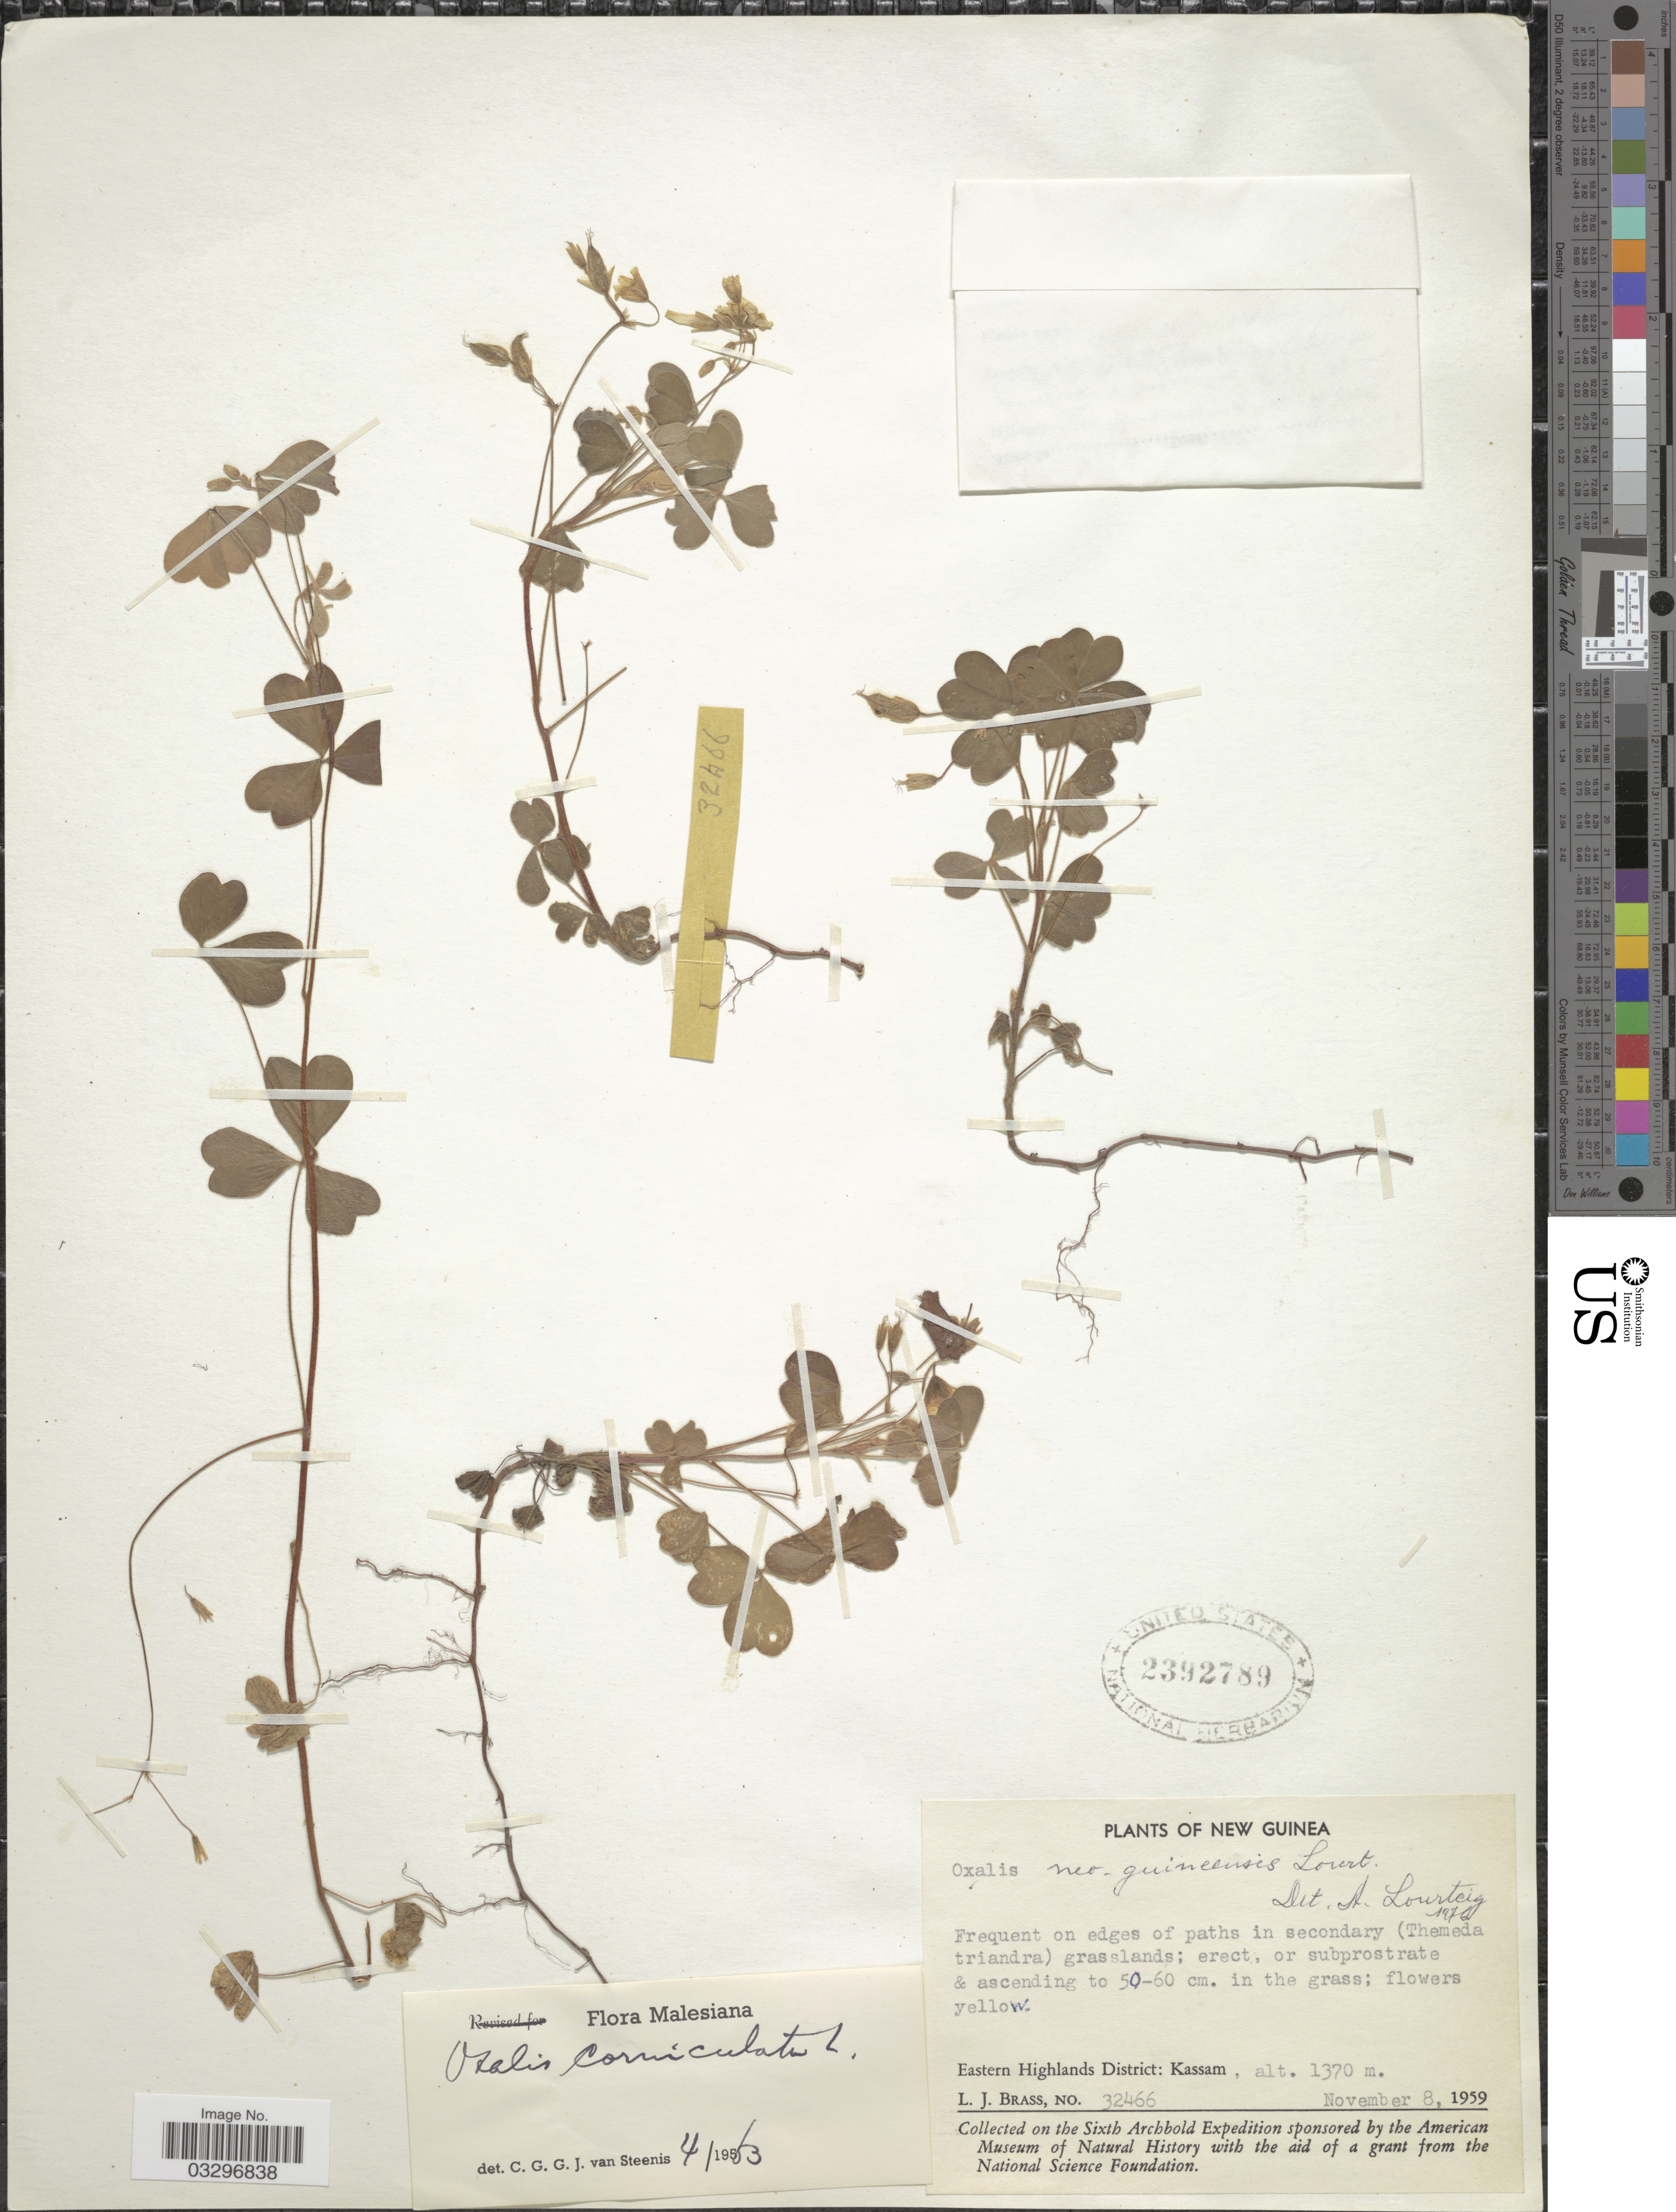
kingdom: Plantae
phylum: Tracheophyta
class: Magnoliopsida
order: Oxalidales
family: Oxalidaceae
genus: Oxalis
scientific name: Oxalis novae-guineensis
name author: Lourteig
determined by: Lourteig, A.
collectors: L. J. Brass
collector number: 32466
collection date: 1959-11-08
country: Papua New Guinea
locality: New Guinea. Eastern Highlands District: Kassam.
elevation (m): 1370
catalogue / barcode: US 2392789